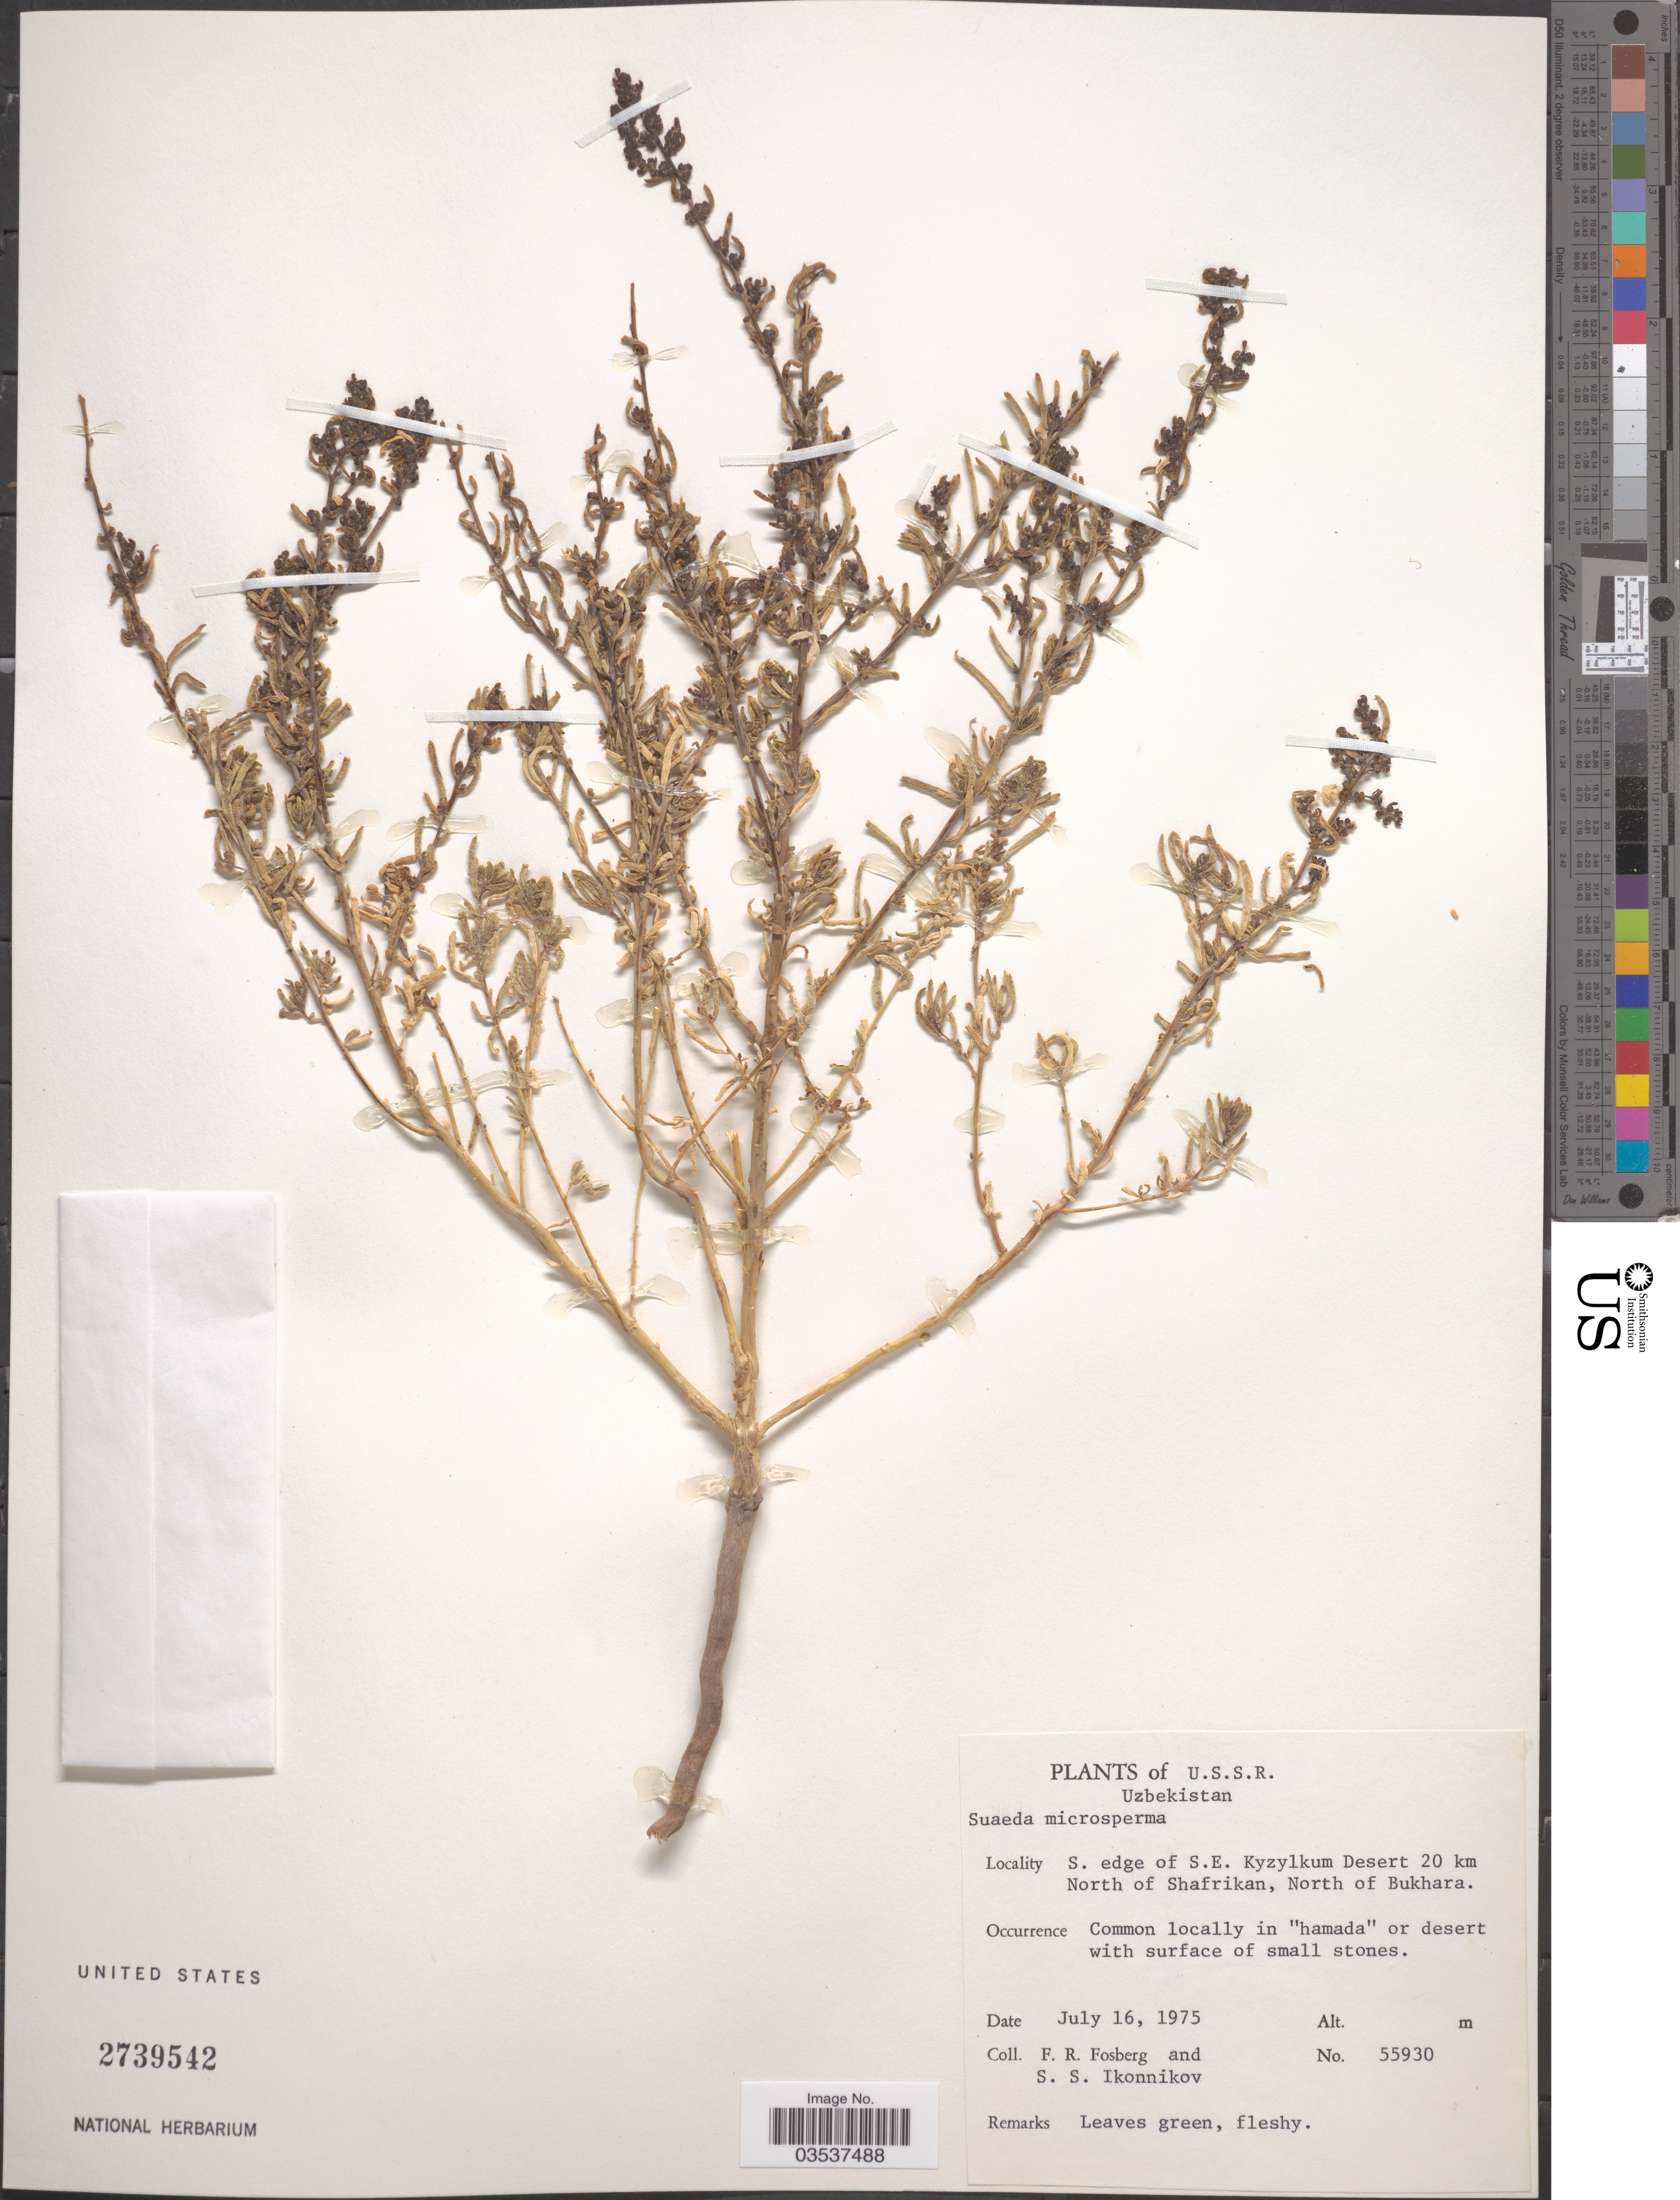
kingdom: Plantae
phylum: Tracheophyta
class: Magnoliopsida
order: Caryophyllales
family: Amaranthaceae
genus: Suaeda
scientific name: Suaeda microsperma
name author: (C.A. Mey.) Fenzl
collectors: F. R. Fosberg & S. Ikonnikov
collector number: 55930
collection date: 1975-07-16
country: Uzbekistan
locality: U.S.S.R. S. edge of S.E. Kyzylkum Desert 20 km North of Shafrikan, North of Bukhara.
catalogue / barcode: US 2739542